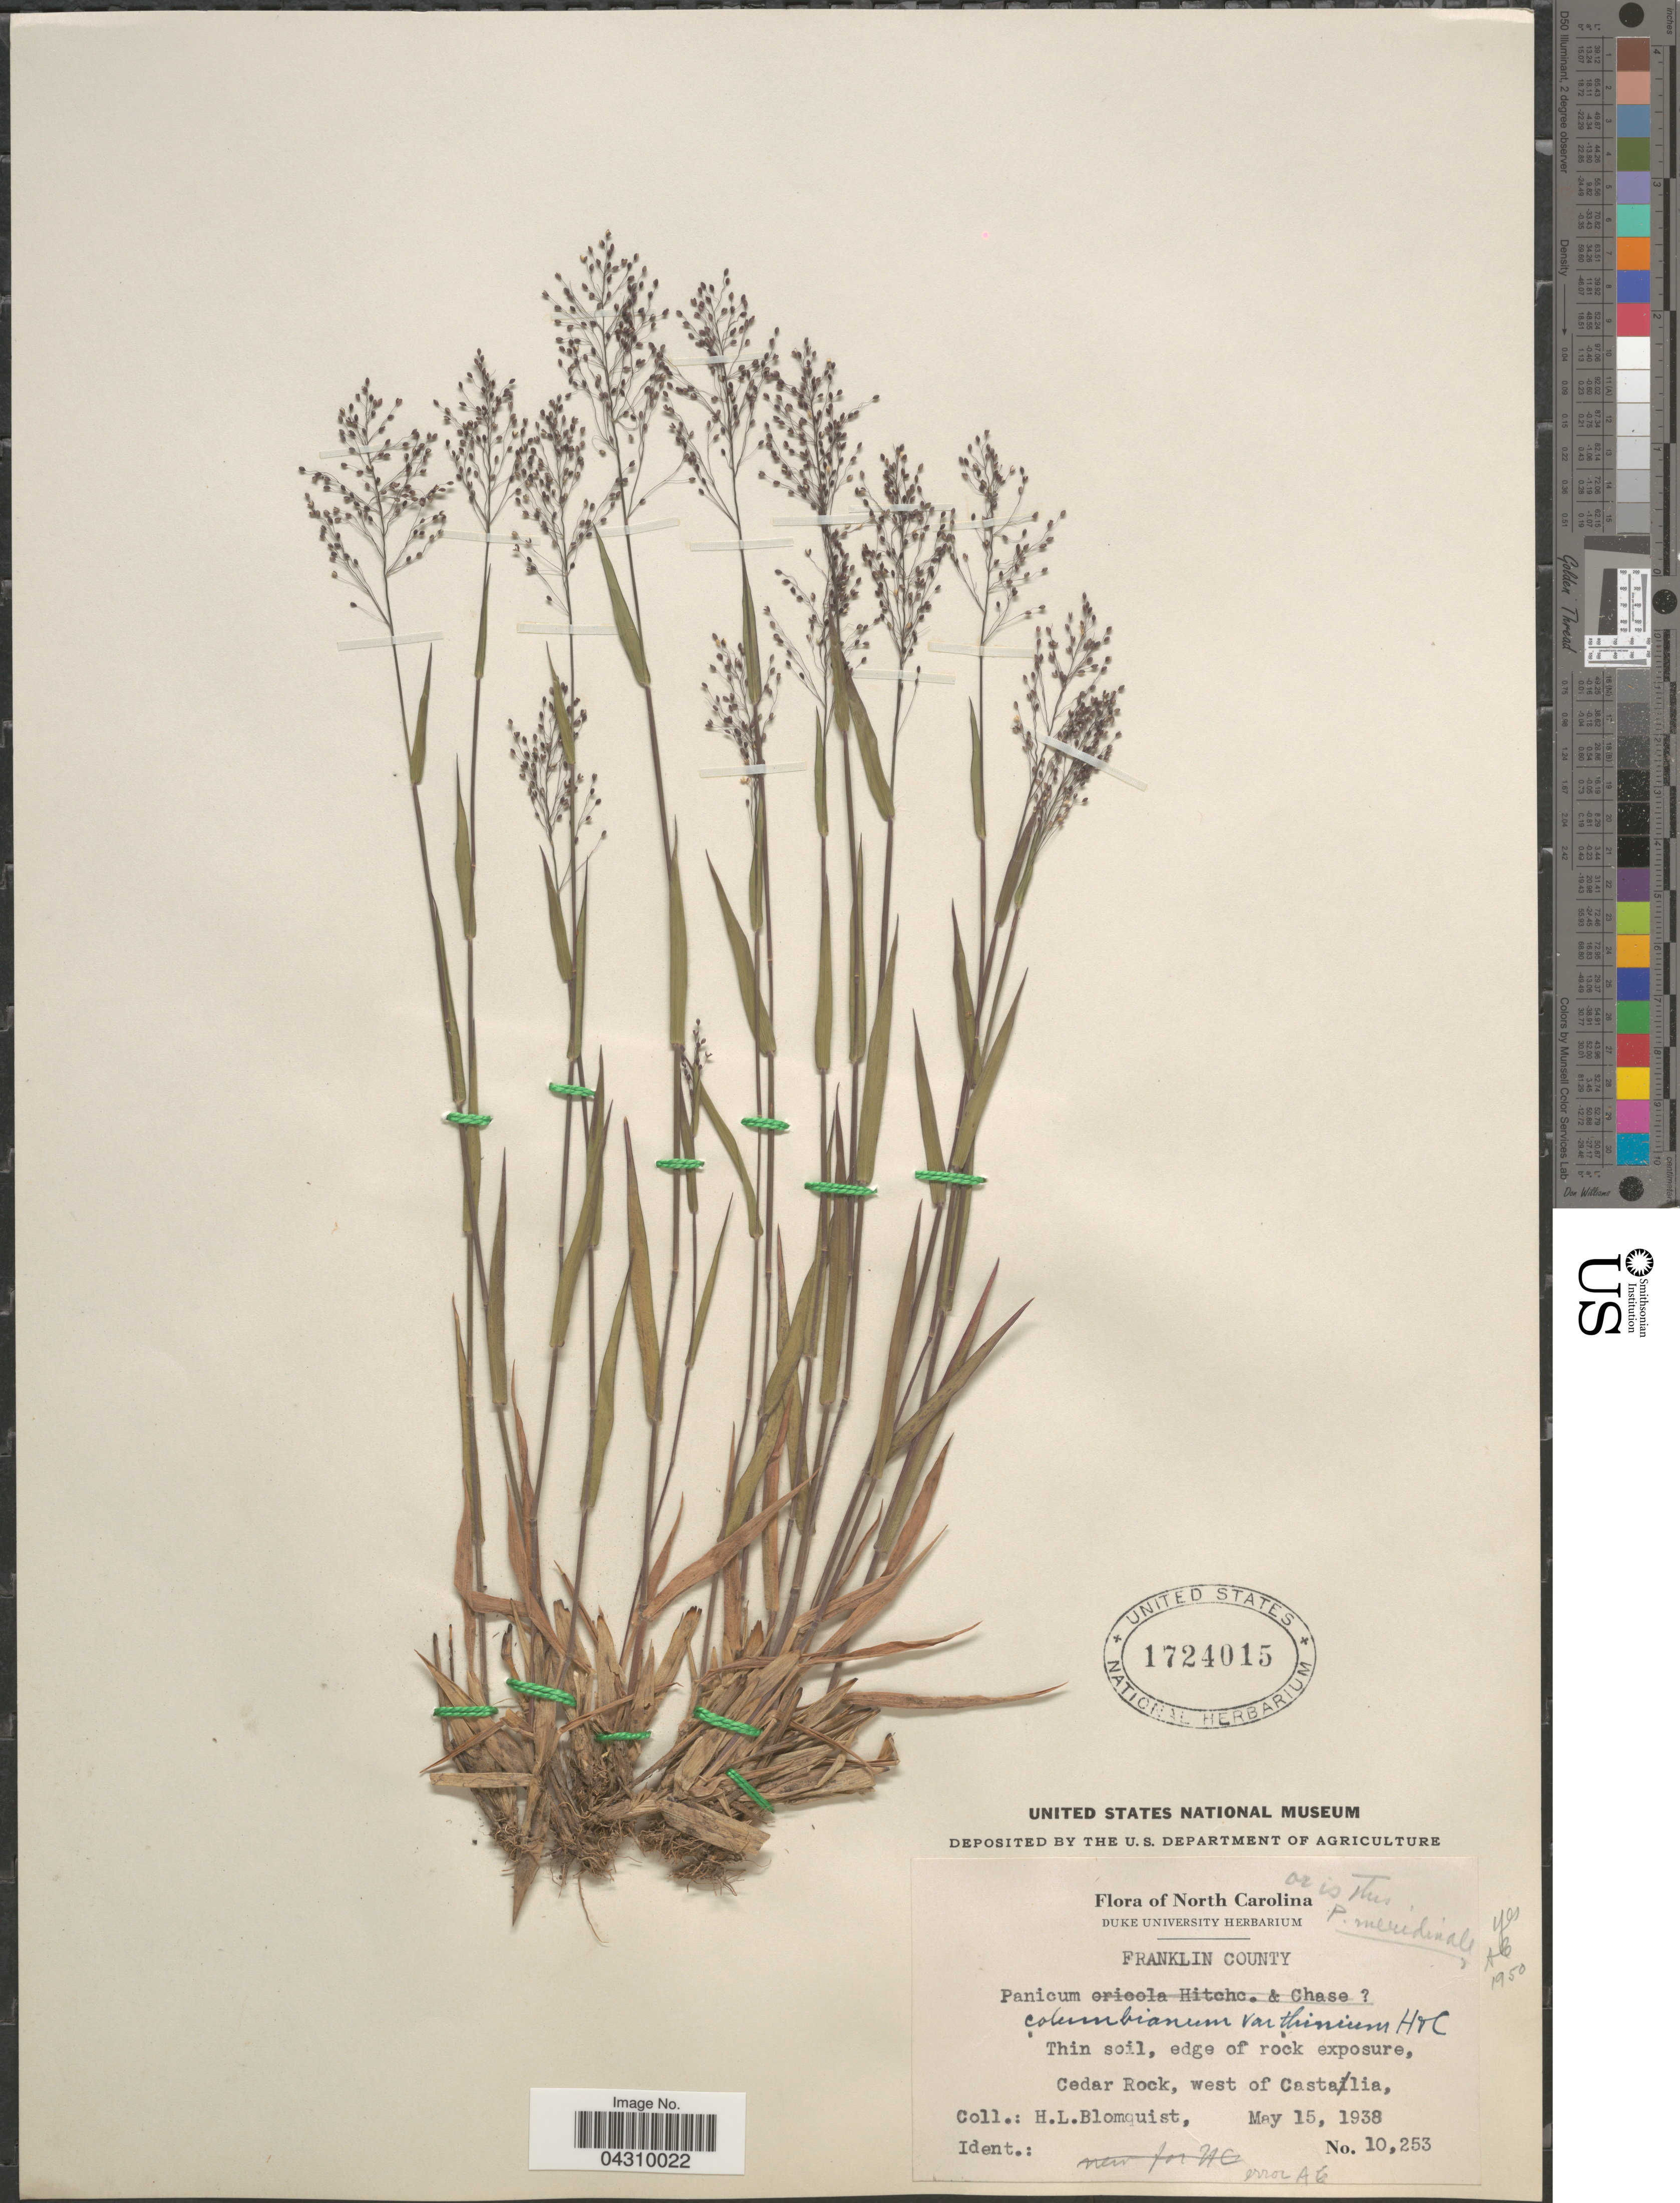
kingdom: Plantae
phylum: Tracheophyta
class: Liliopsida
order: Poales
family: Poaceae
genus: Dichanthelium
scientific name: Dichanthelium acuminatum var. acuminatum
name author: (Sw.) Gould & C.A. Clark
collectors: H. Blomquist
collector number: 10253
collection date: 1938-05-15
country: United States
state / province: North Carolina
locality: Franklin County. Cedar Rock, west of Castalia.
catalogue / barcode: US 1724015